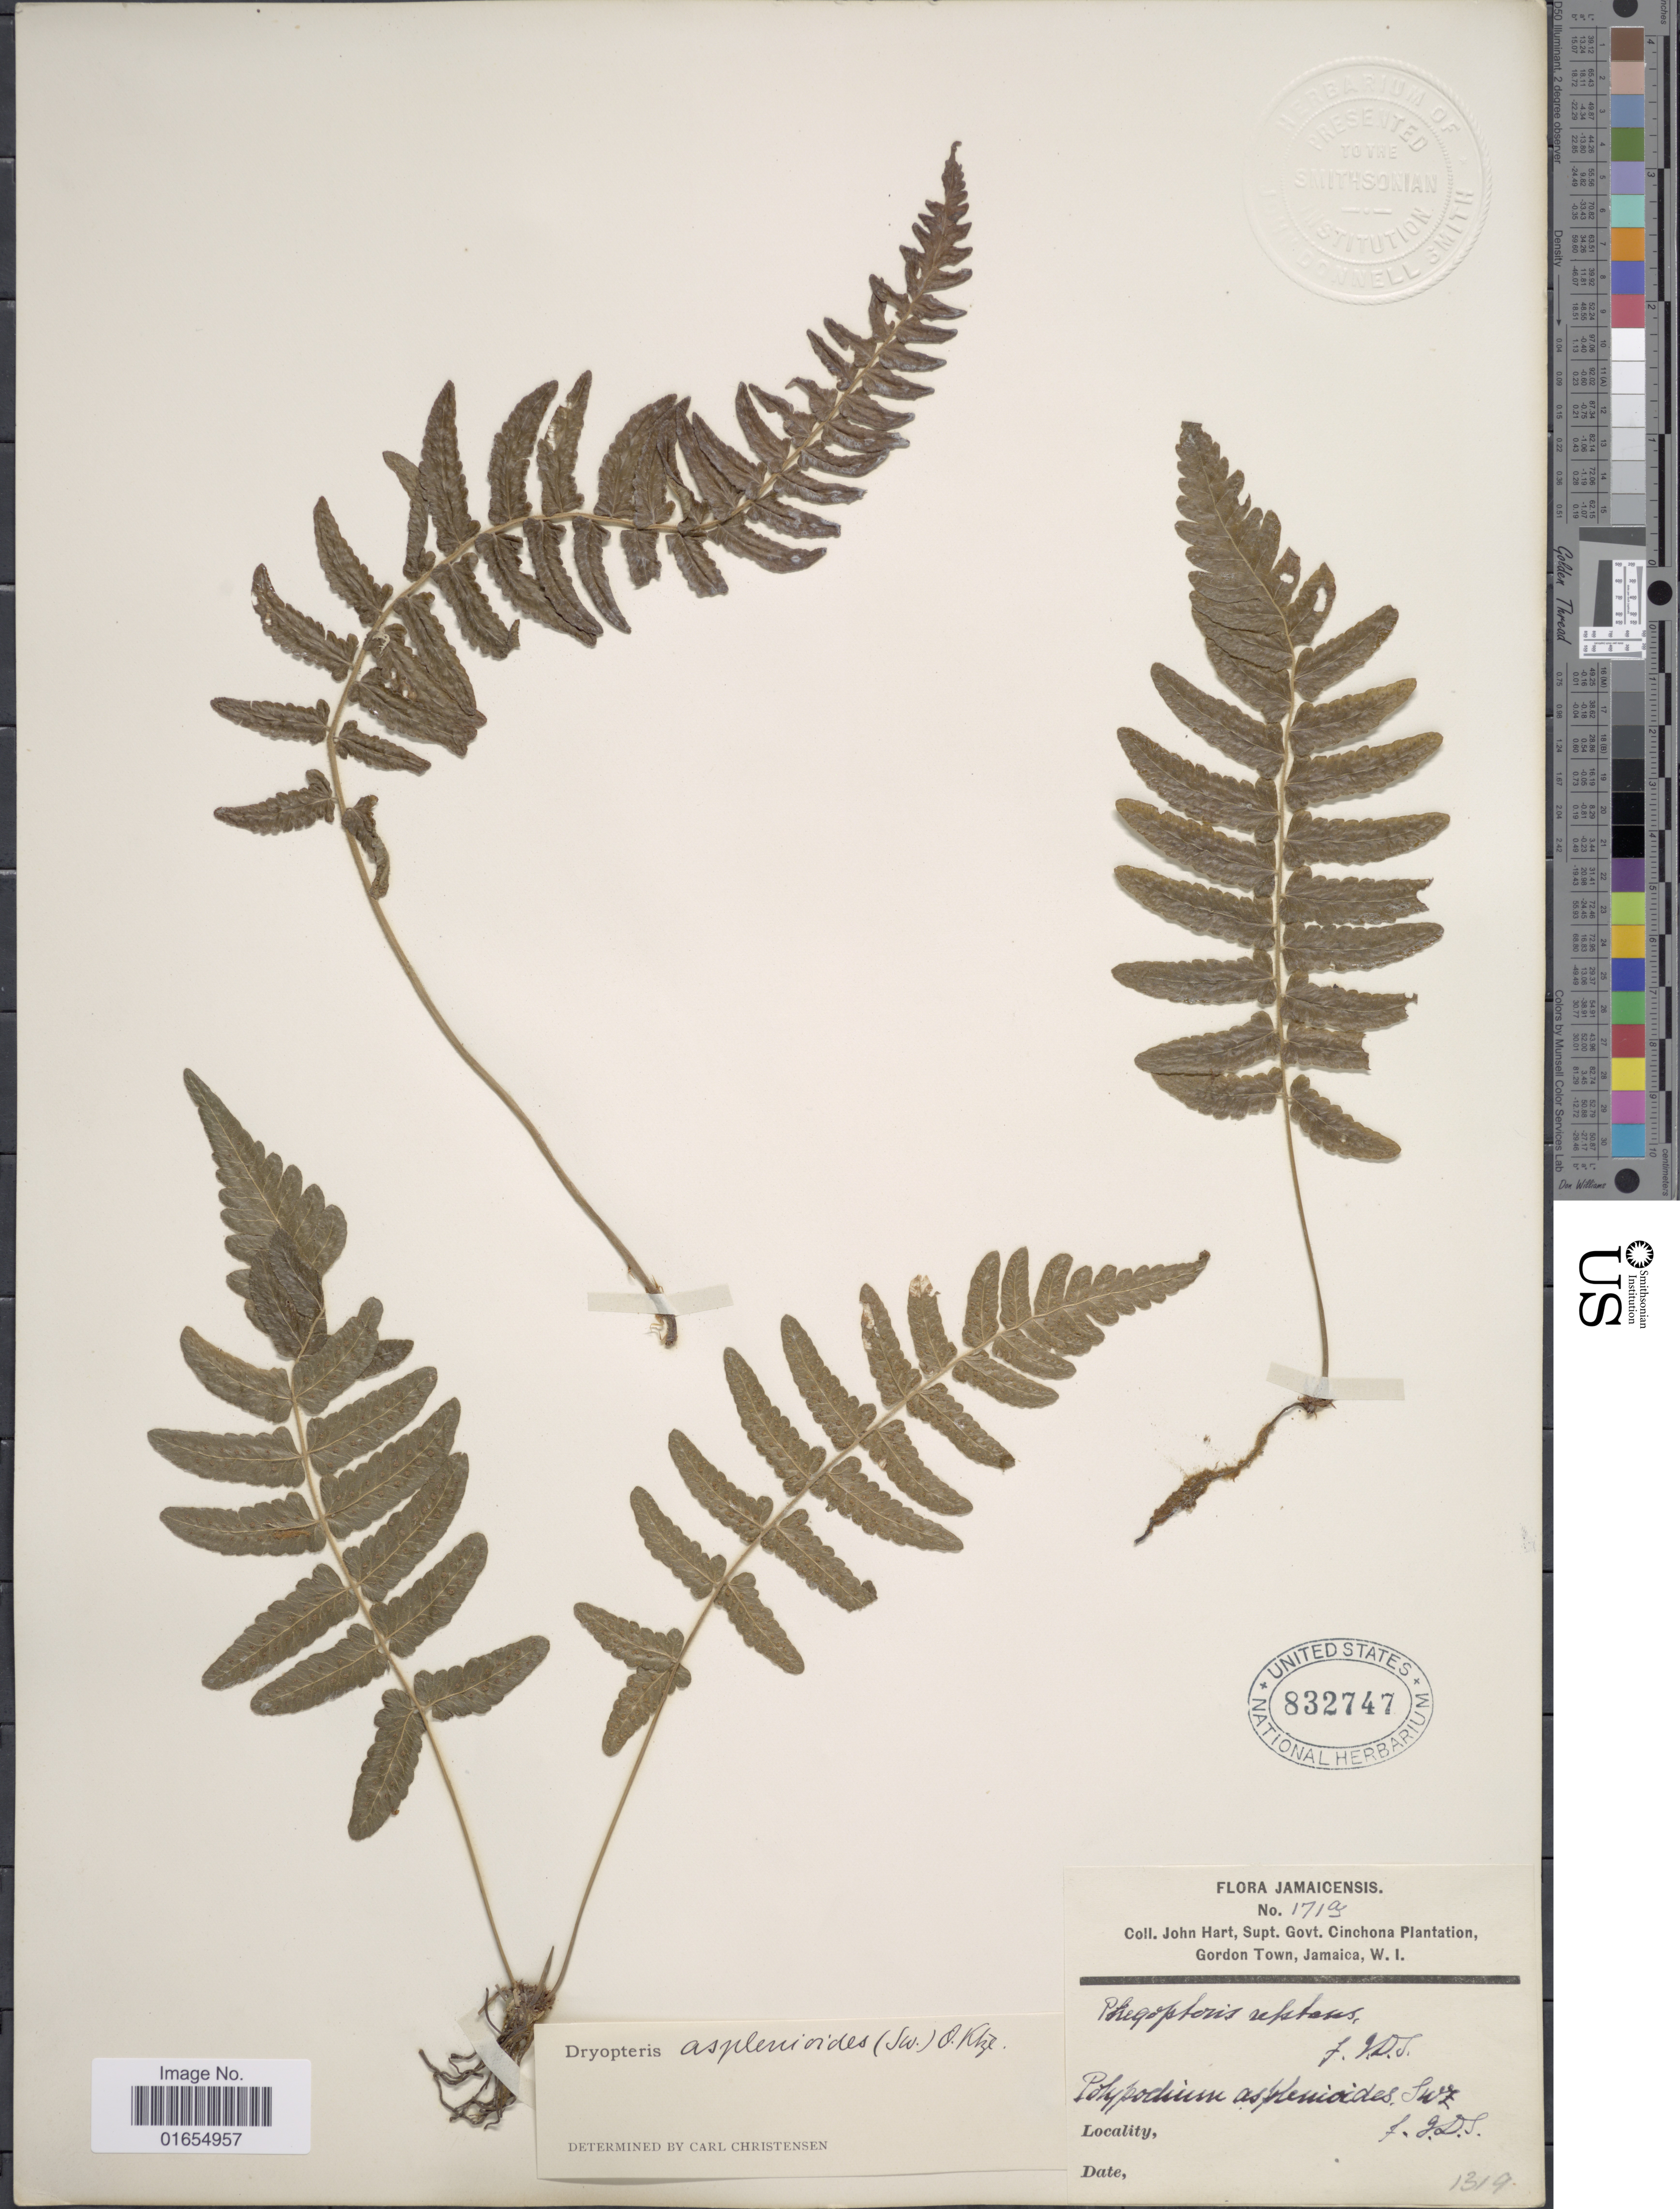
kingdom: Plantae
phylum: Tracheophyta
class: Polypodiopsida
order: Polypodiales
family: Thelypteridaceae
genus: Goniopteris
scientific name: Goniopteris retroflexa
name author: (L.) Pic. Serm.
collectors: J. H. Hart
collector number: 171a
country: Jamaica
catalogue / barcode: US 832747